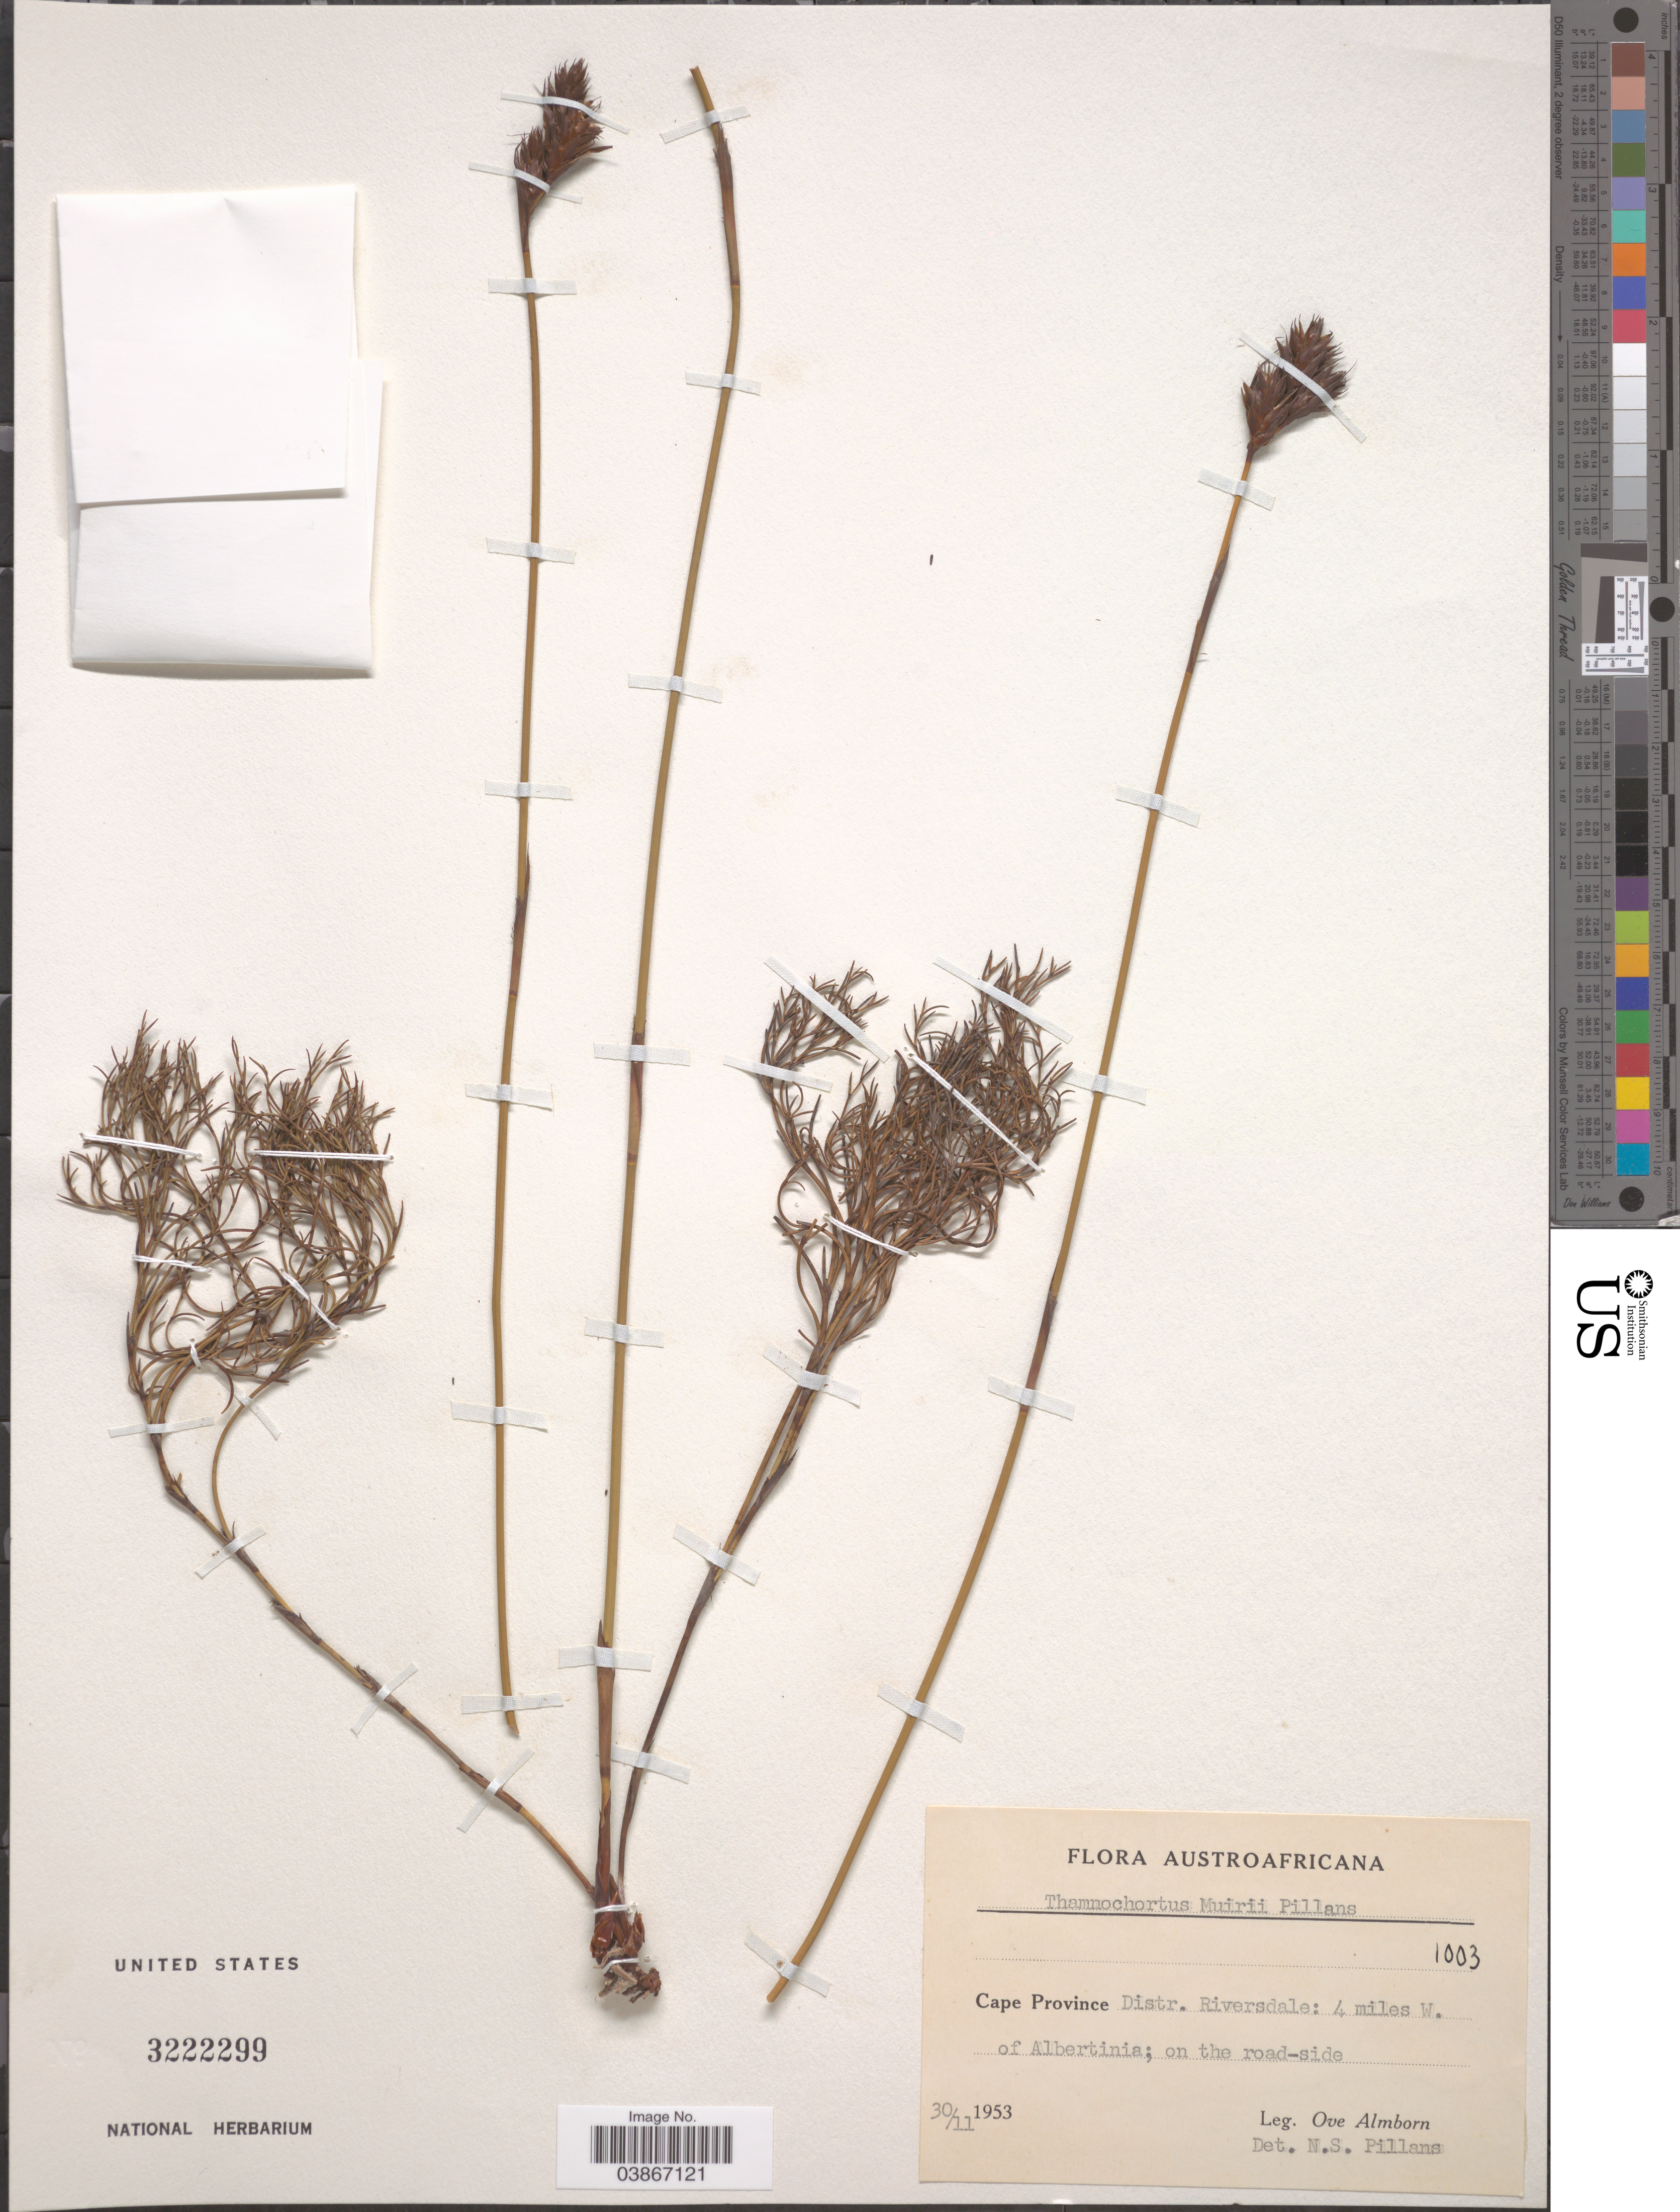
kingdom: Plantae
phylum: Tracheophyta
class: Liliopsida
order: Poales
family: Restionaceae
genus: Thamnochortus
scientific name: Thamnochortus muirii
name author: Pillans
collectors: O. Almborn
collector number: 1003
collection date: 1953-11-30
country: South Africa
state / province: Western Cape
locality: Austroafricana. Distr. Riversdale: 4 miles W. of Albertinia.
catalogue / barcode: US 3222299